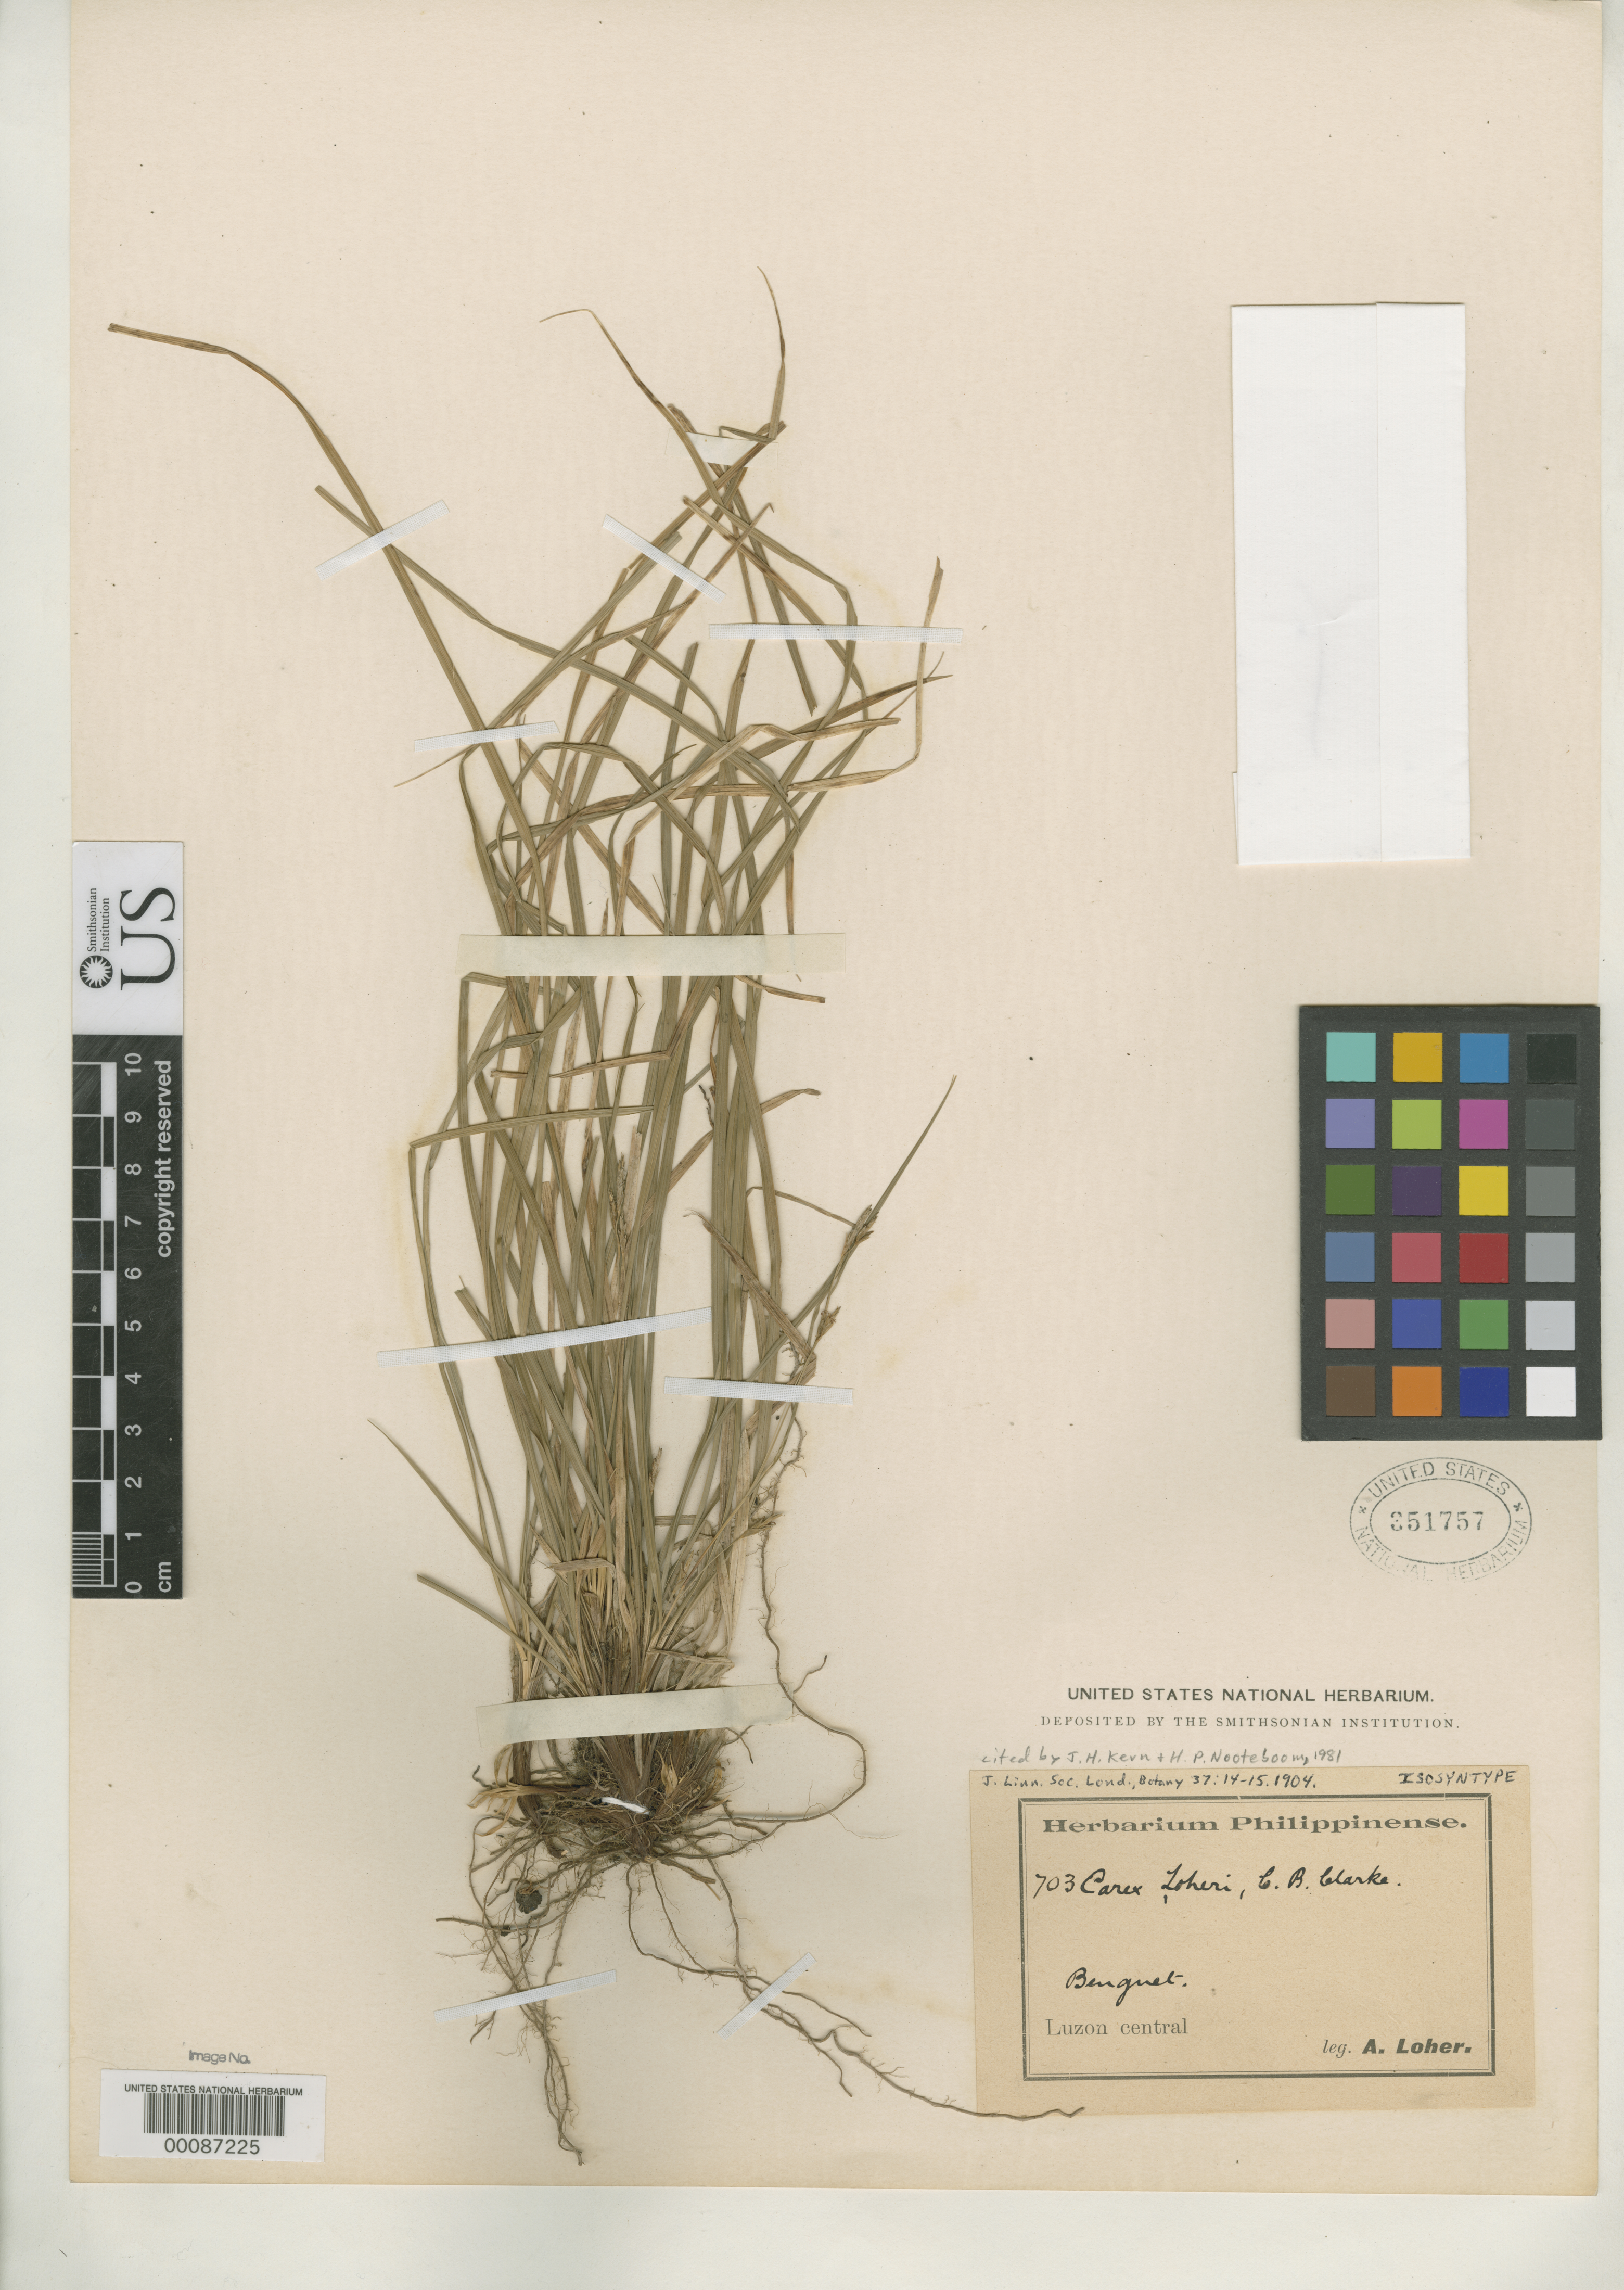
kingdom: Plantae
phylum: Tracheophyta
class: Liliopsida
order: Poales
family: Cyperaceae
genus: Carex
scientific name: Carex loheri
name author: C.B. Clarke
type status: Isosyntype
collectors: A. Loher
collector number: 703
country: Philippines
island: Luzon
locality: Luzon Central.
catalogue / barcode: US 351757